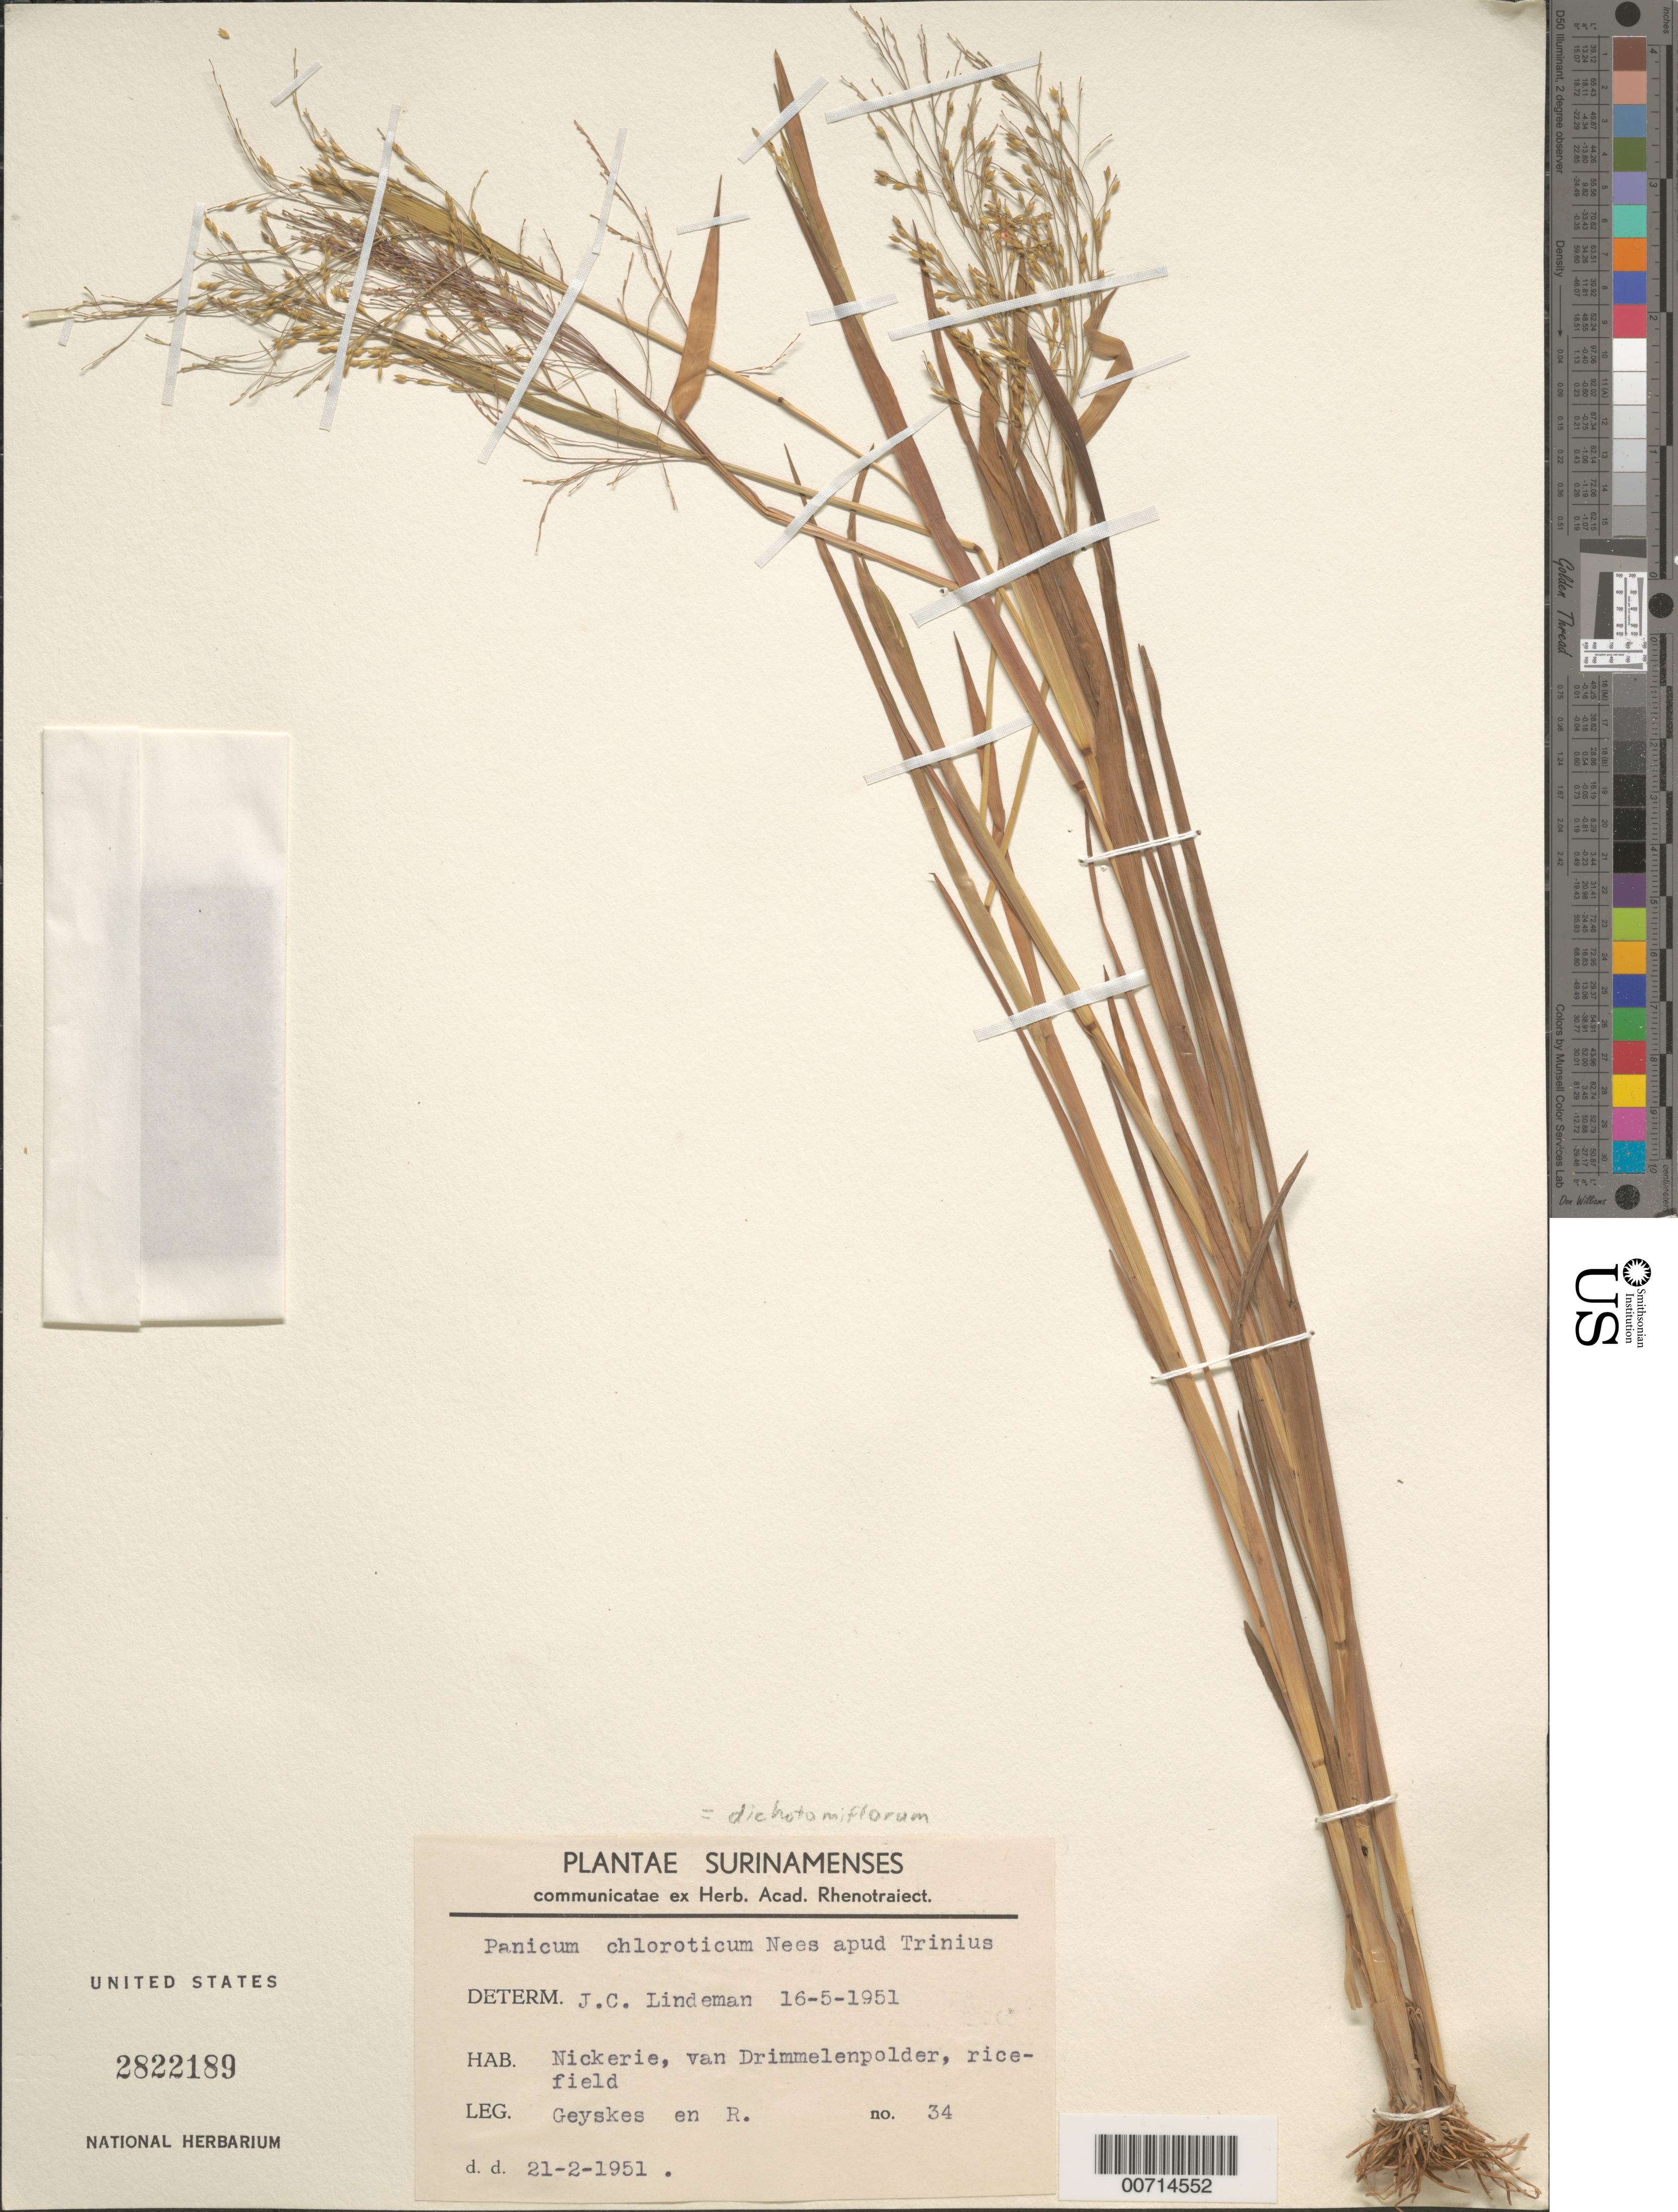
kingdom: Plantae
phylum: Tracheophyta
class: Liliopsida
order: Poales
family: Poaceae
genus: Panicum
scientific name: Panicum dichotomiflorum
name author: Michx.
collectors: D. Geijskes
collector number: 34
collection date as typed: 21-Feb-51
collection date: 1951-02-21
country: Suriname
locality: Nickerie, van Drimmelenpolder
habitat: Rice field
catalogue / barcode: US 2822189